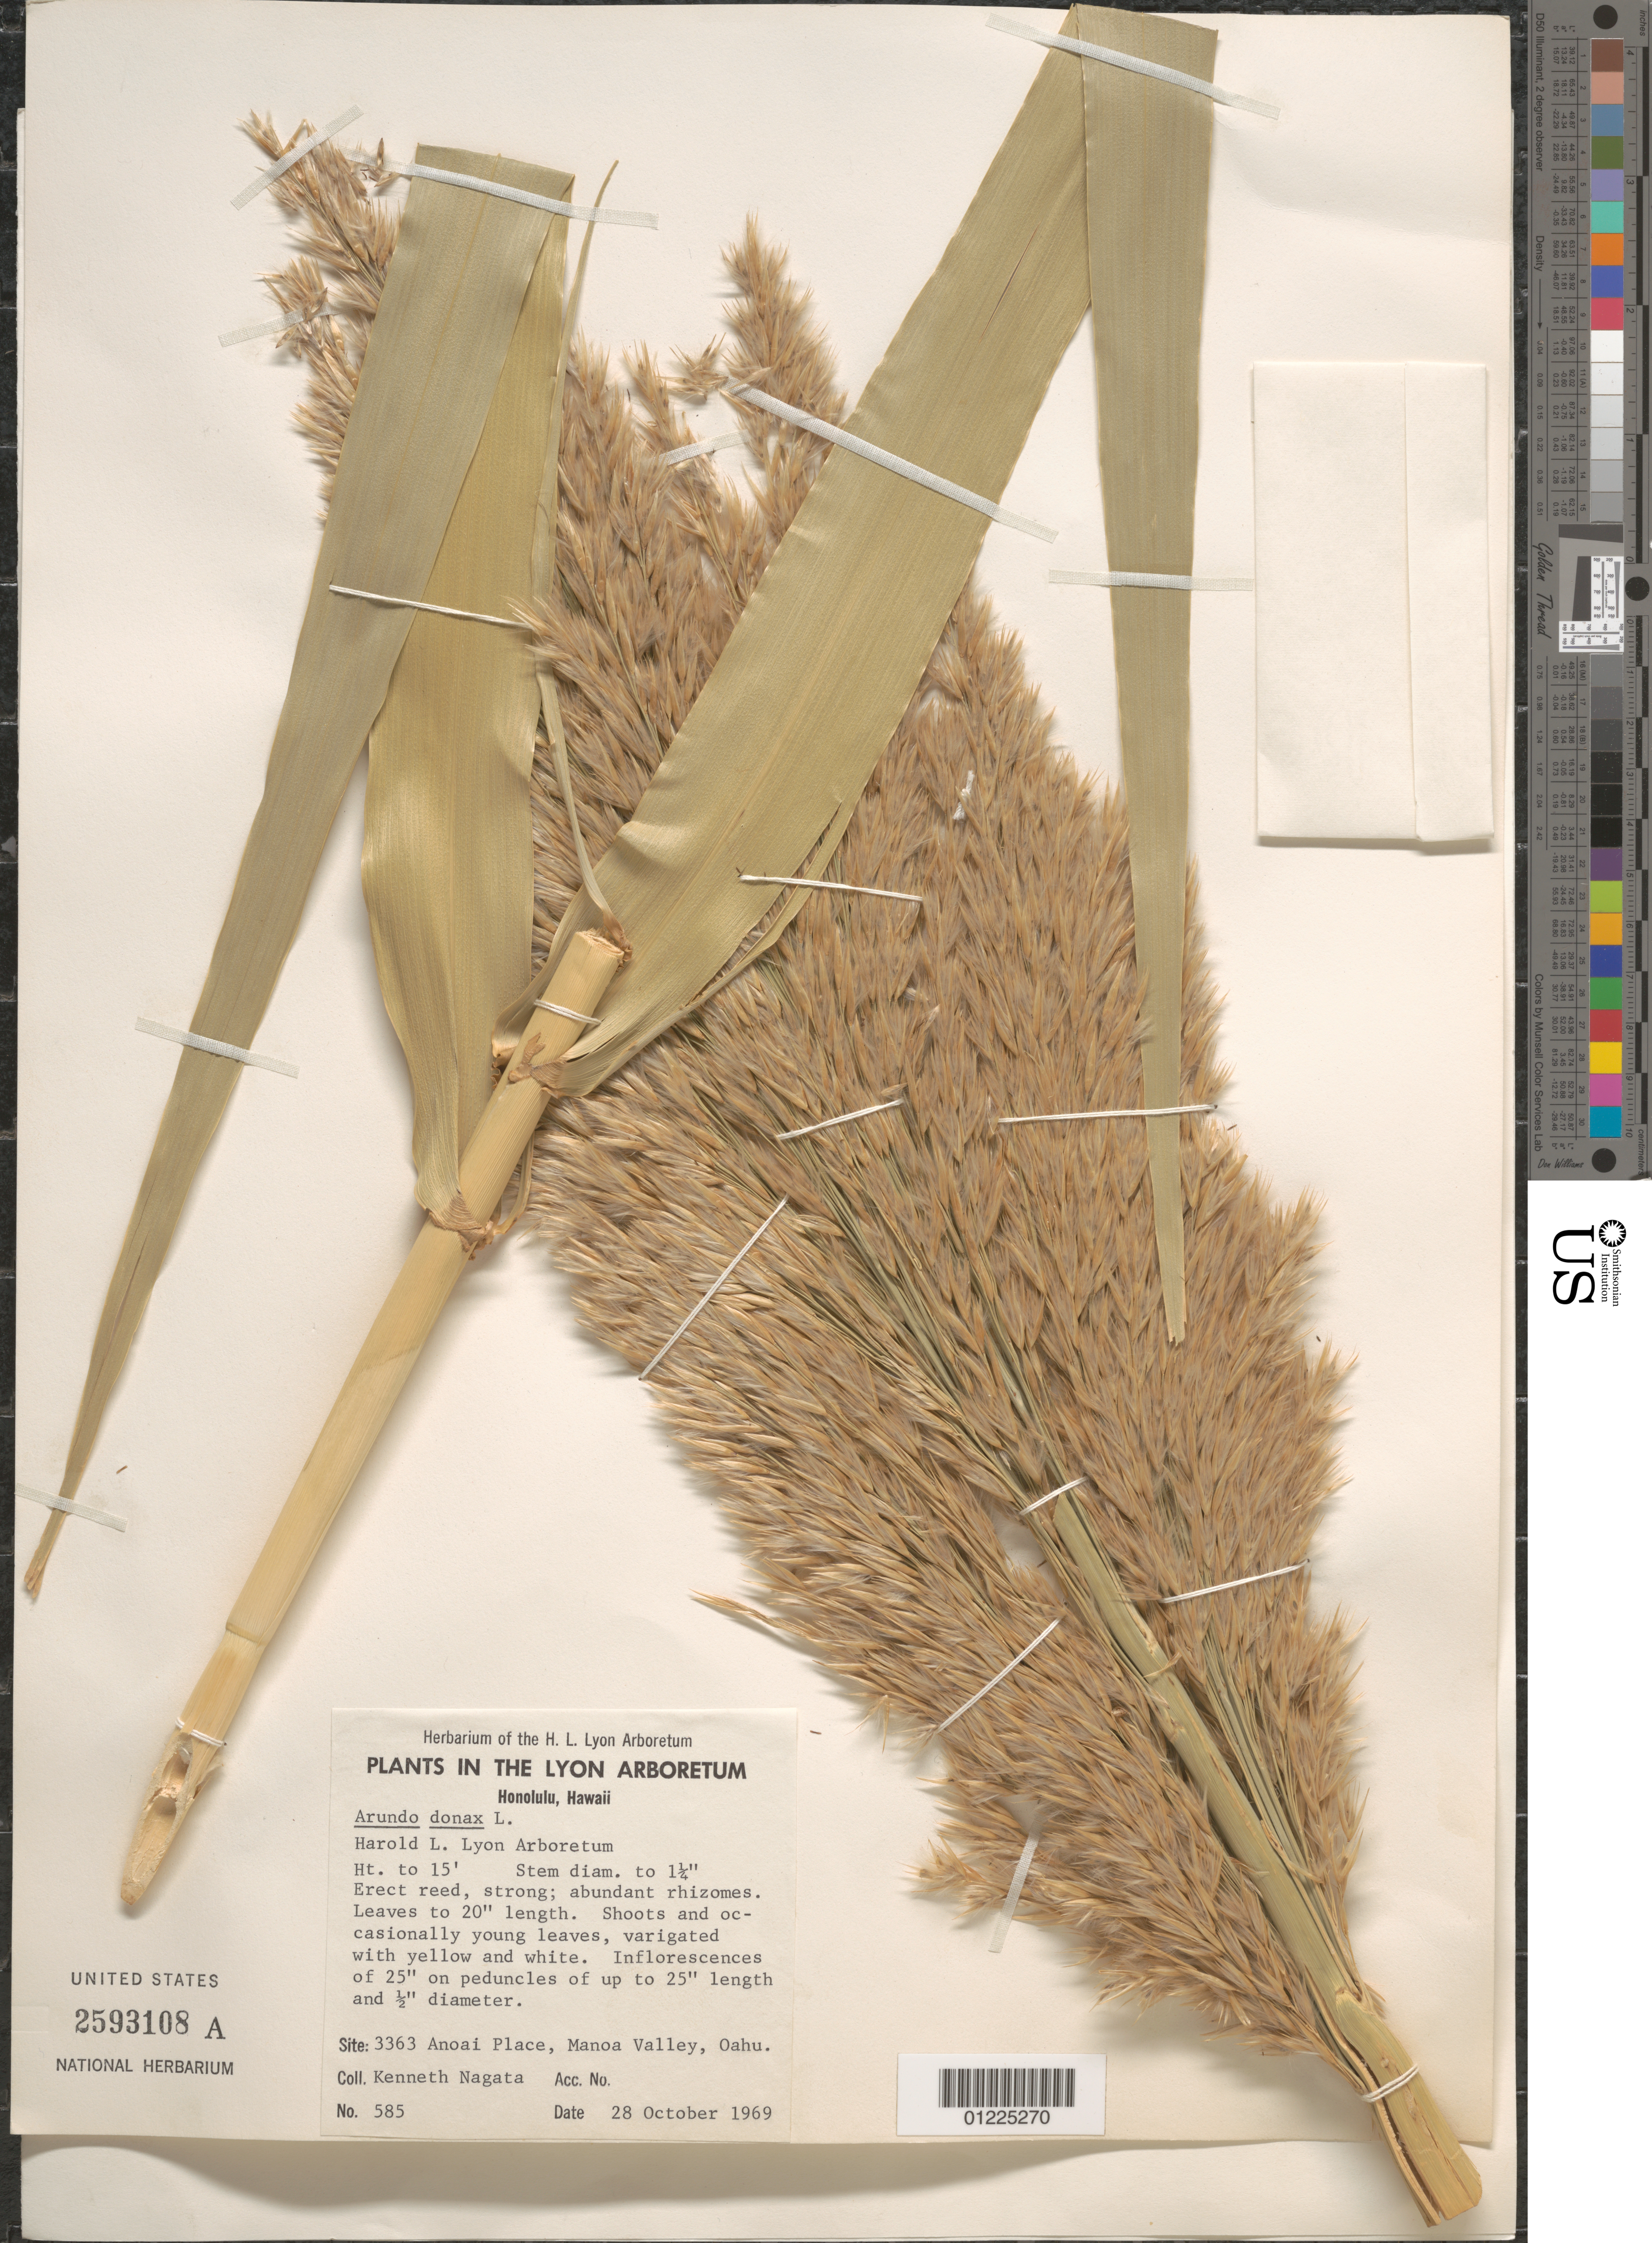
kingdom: Plantae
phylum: Tracheophyta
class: Liliopsida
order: Poales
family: Poaceae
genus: Arundo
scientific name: Arundo donax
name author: L.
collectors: K. Nagata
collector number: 585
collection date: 1969-10-28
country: United States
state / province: Hawaii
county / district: Honolulu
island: Oahu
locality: Harold L. Lyon Arboretum. 3363 Anoai Place, Manoa Valley.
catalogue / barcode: US 2593108A